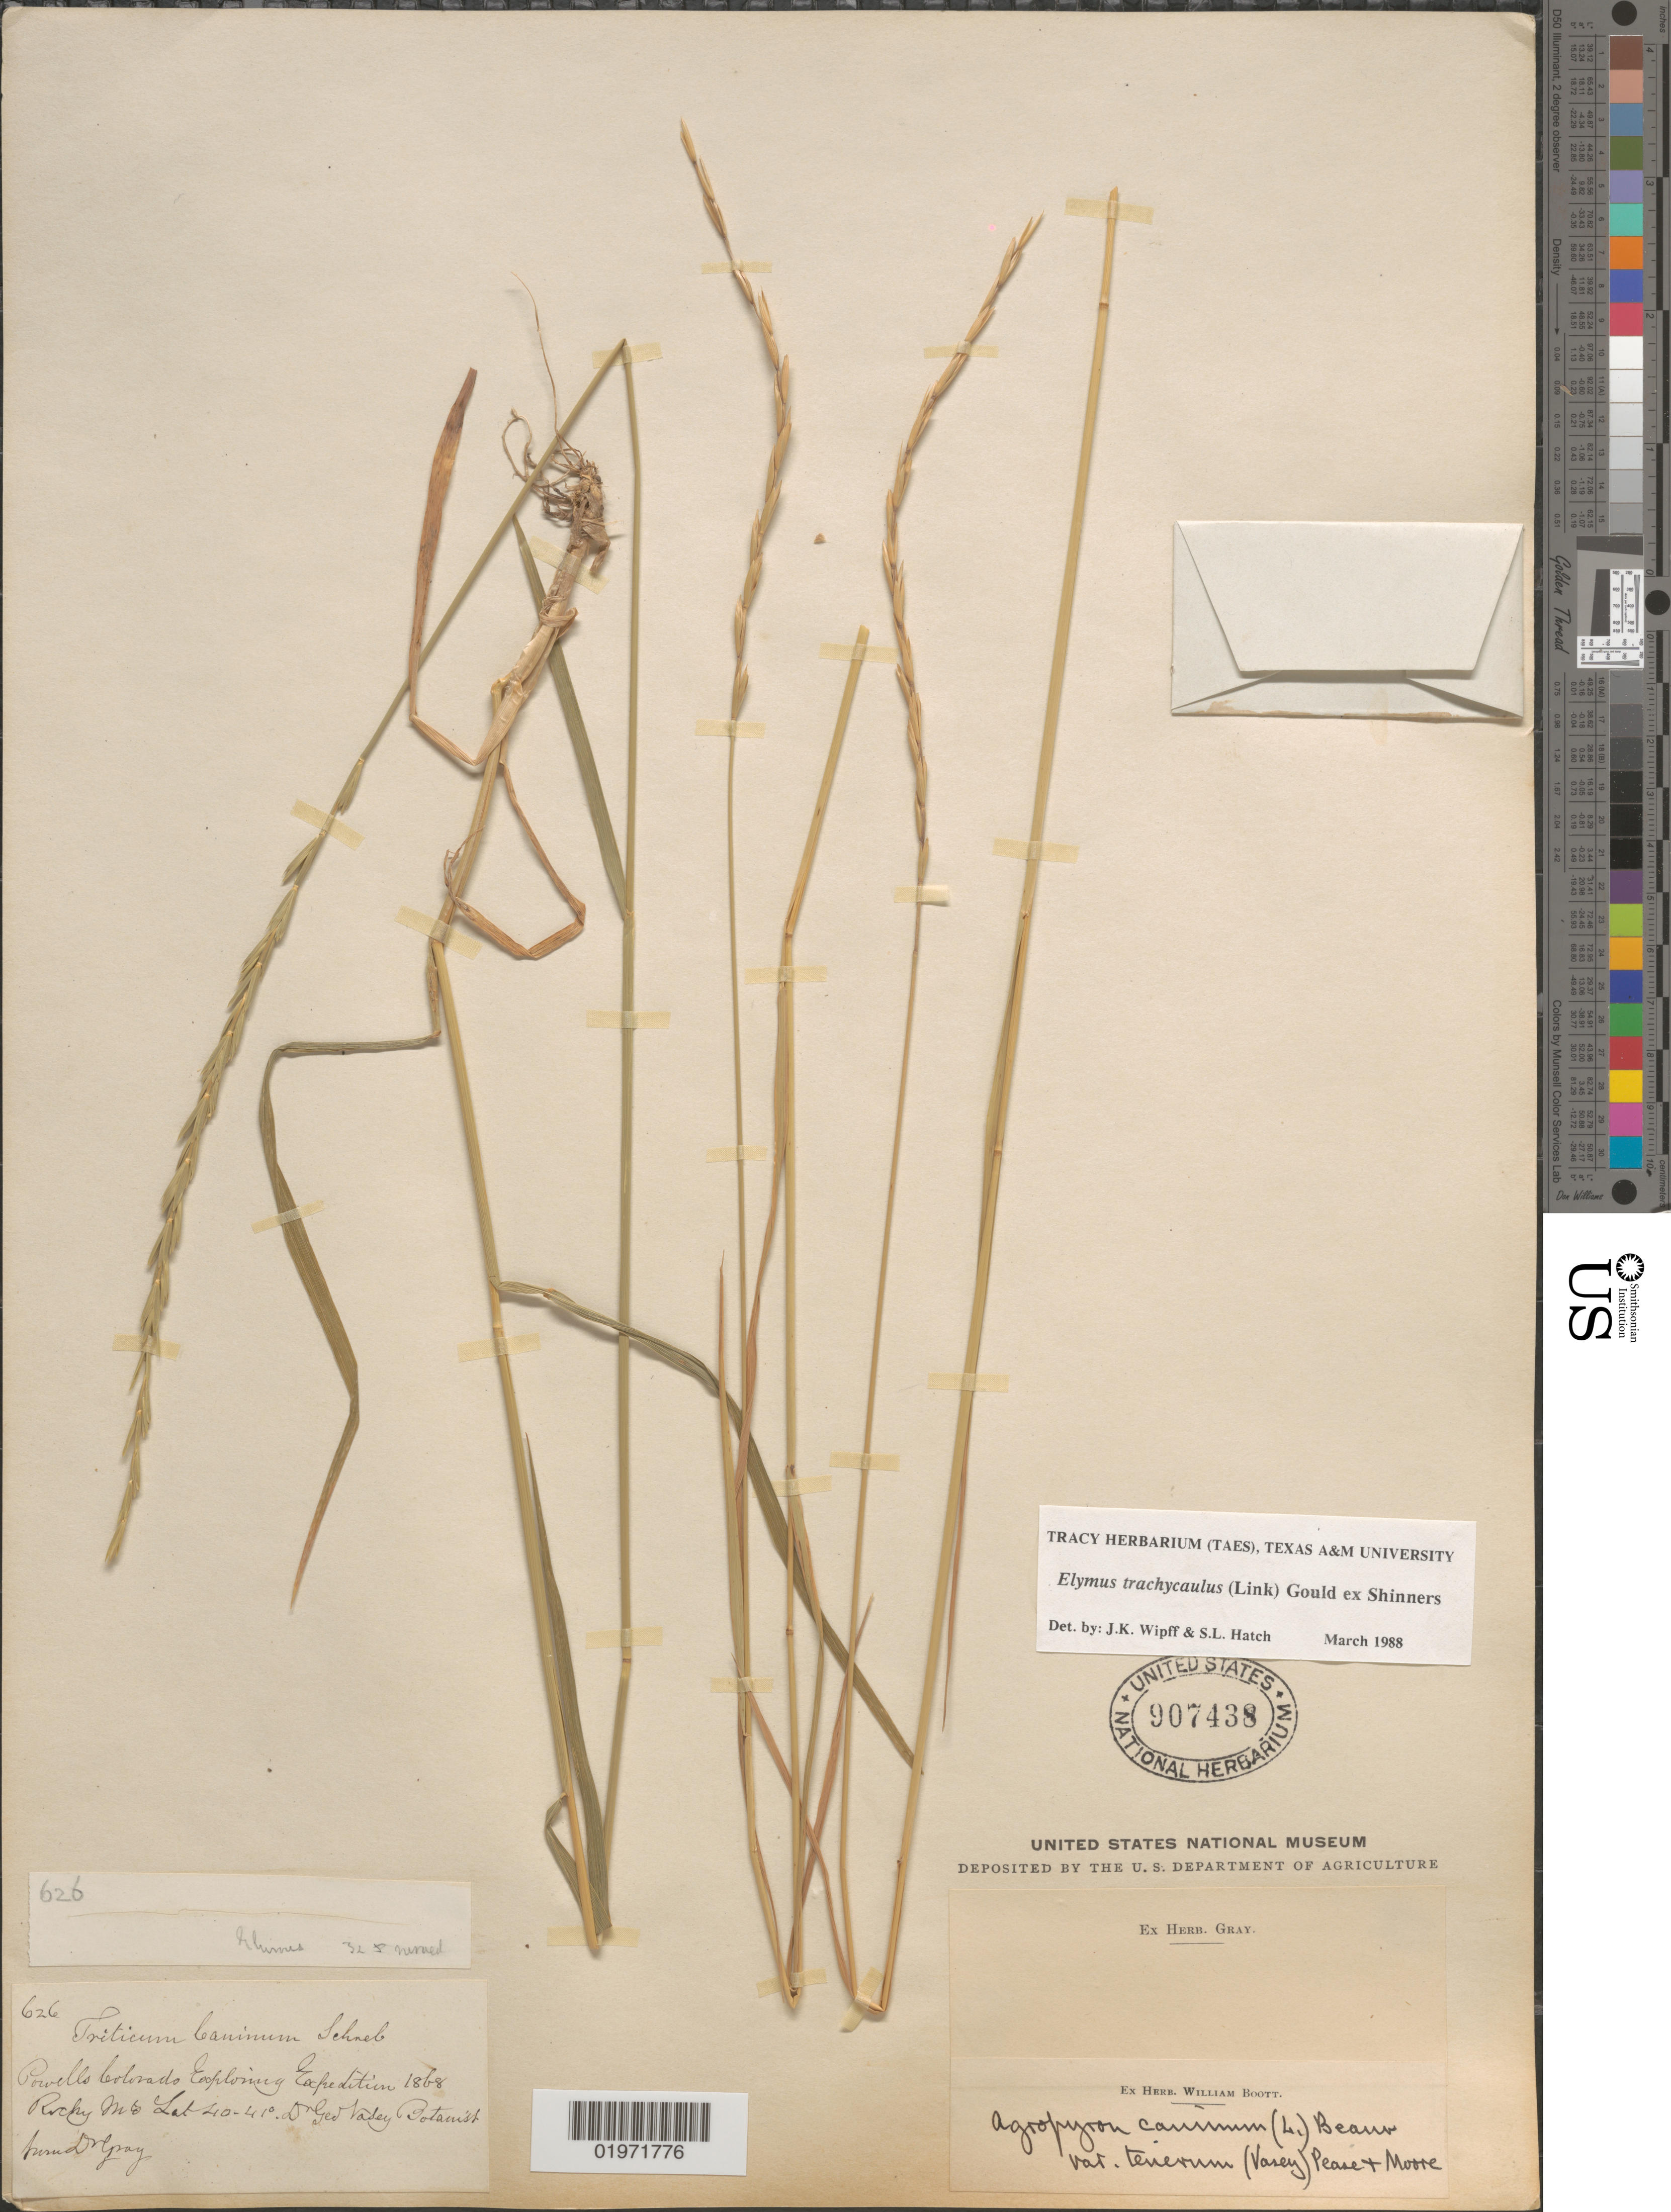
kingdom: Plantae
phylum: Tracheophyta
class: Liliopsida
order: Poales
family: Poaceae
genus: Elymus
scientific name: Elymus trachycaulus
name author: (Link) Gould ex Shinners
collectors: G. R. Vasey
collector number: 626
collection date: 1868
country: United States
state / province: Colorado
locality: Powells Colorado Exploring Expedition 1868 Rocky Mts.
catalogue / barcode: US 907438